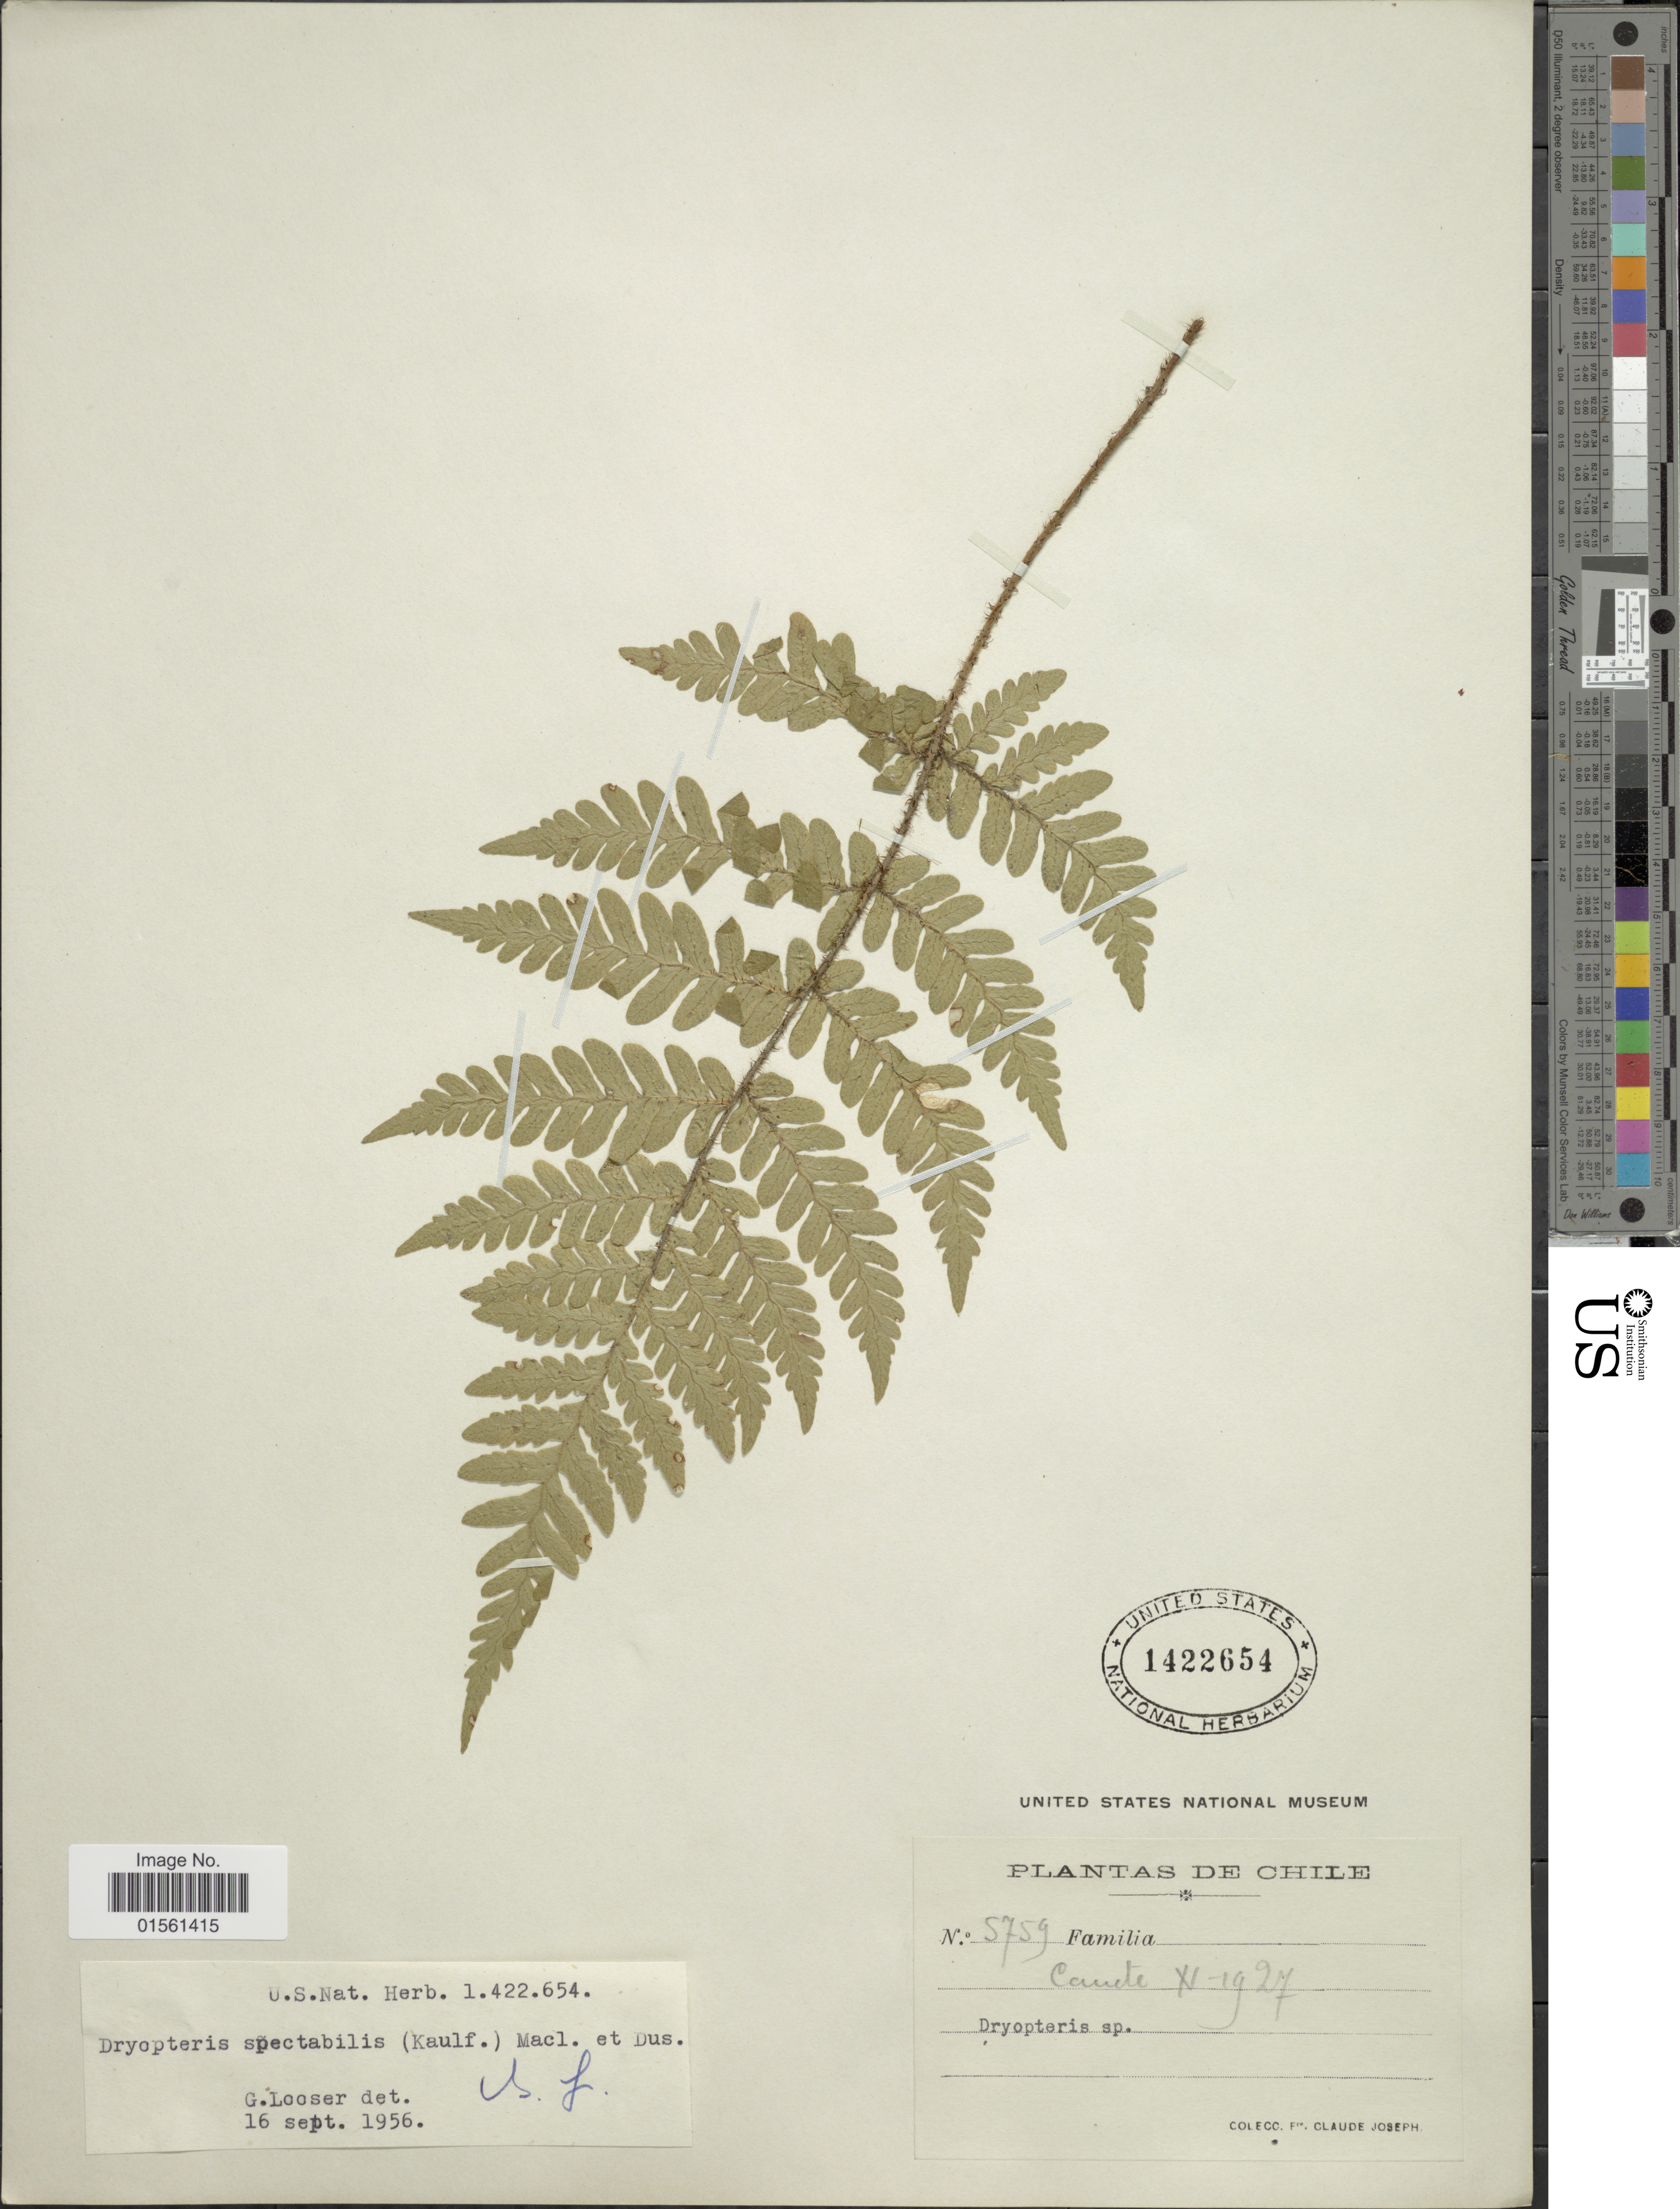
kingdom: Plantae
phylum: Tracheophyta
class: Polypodiopsida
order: Polypodiales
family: Dryopteridaceae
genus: Megalastrum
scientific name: Megalastrum spectabile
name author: (Kaulf.) A.R. Sm. & R.C. Moran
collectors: Bro. Claude-Joseph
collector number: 5759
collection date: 1927-11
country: Chile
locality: Canete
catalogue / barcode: US 1422654